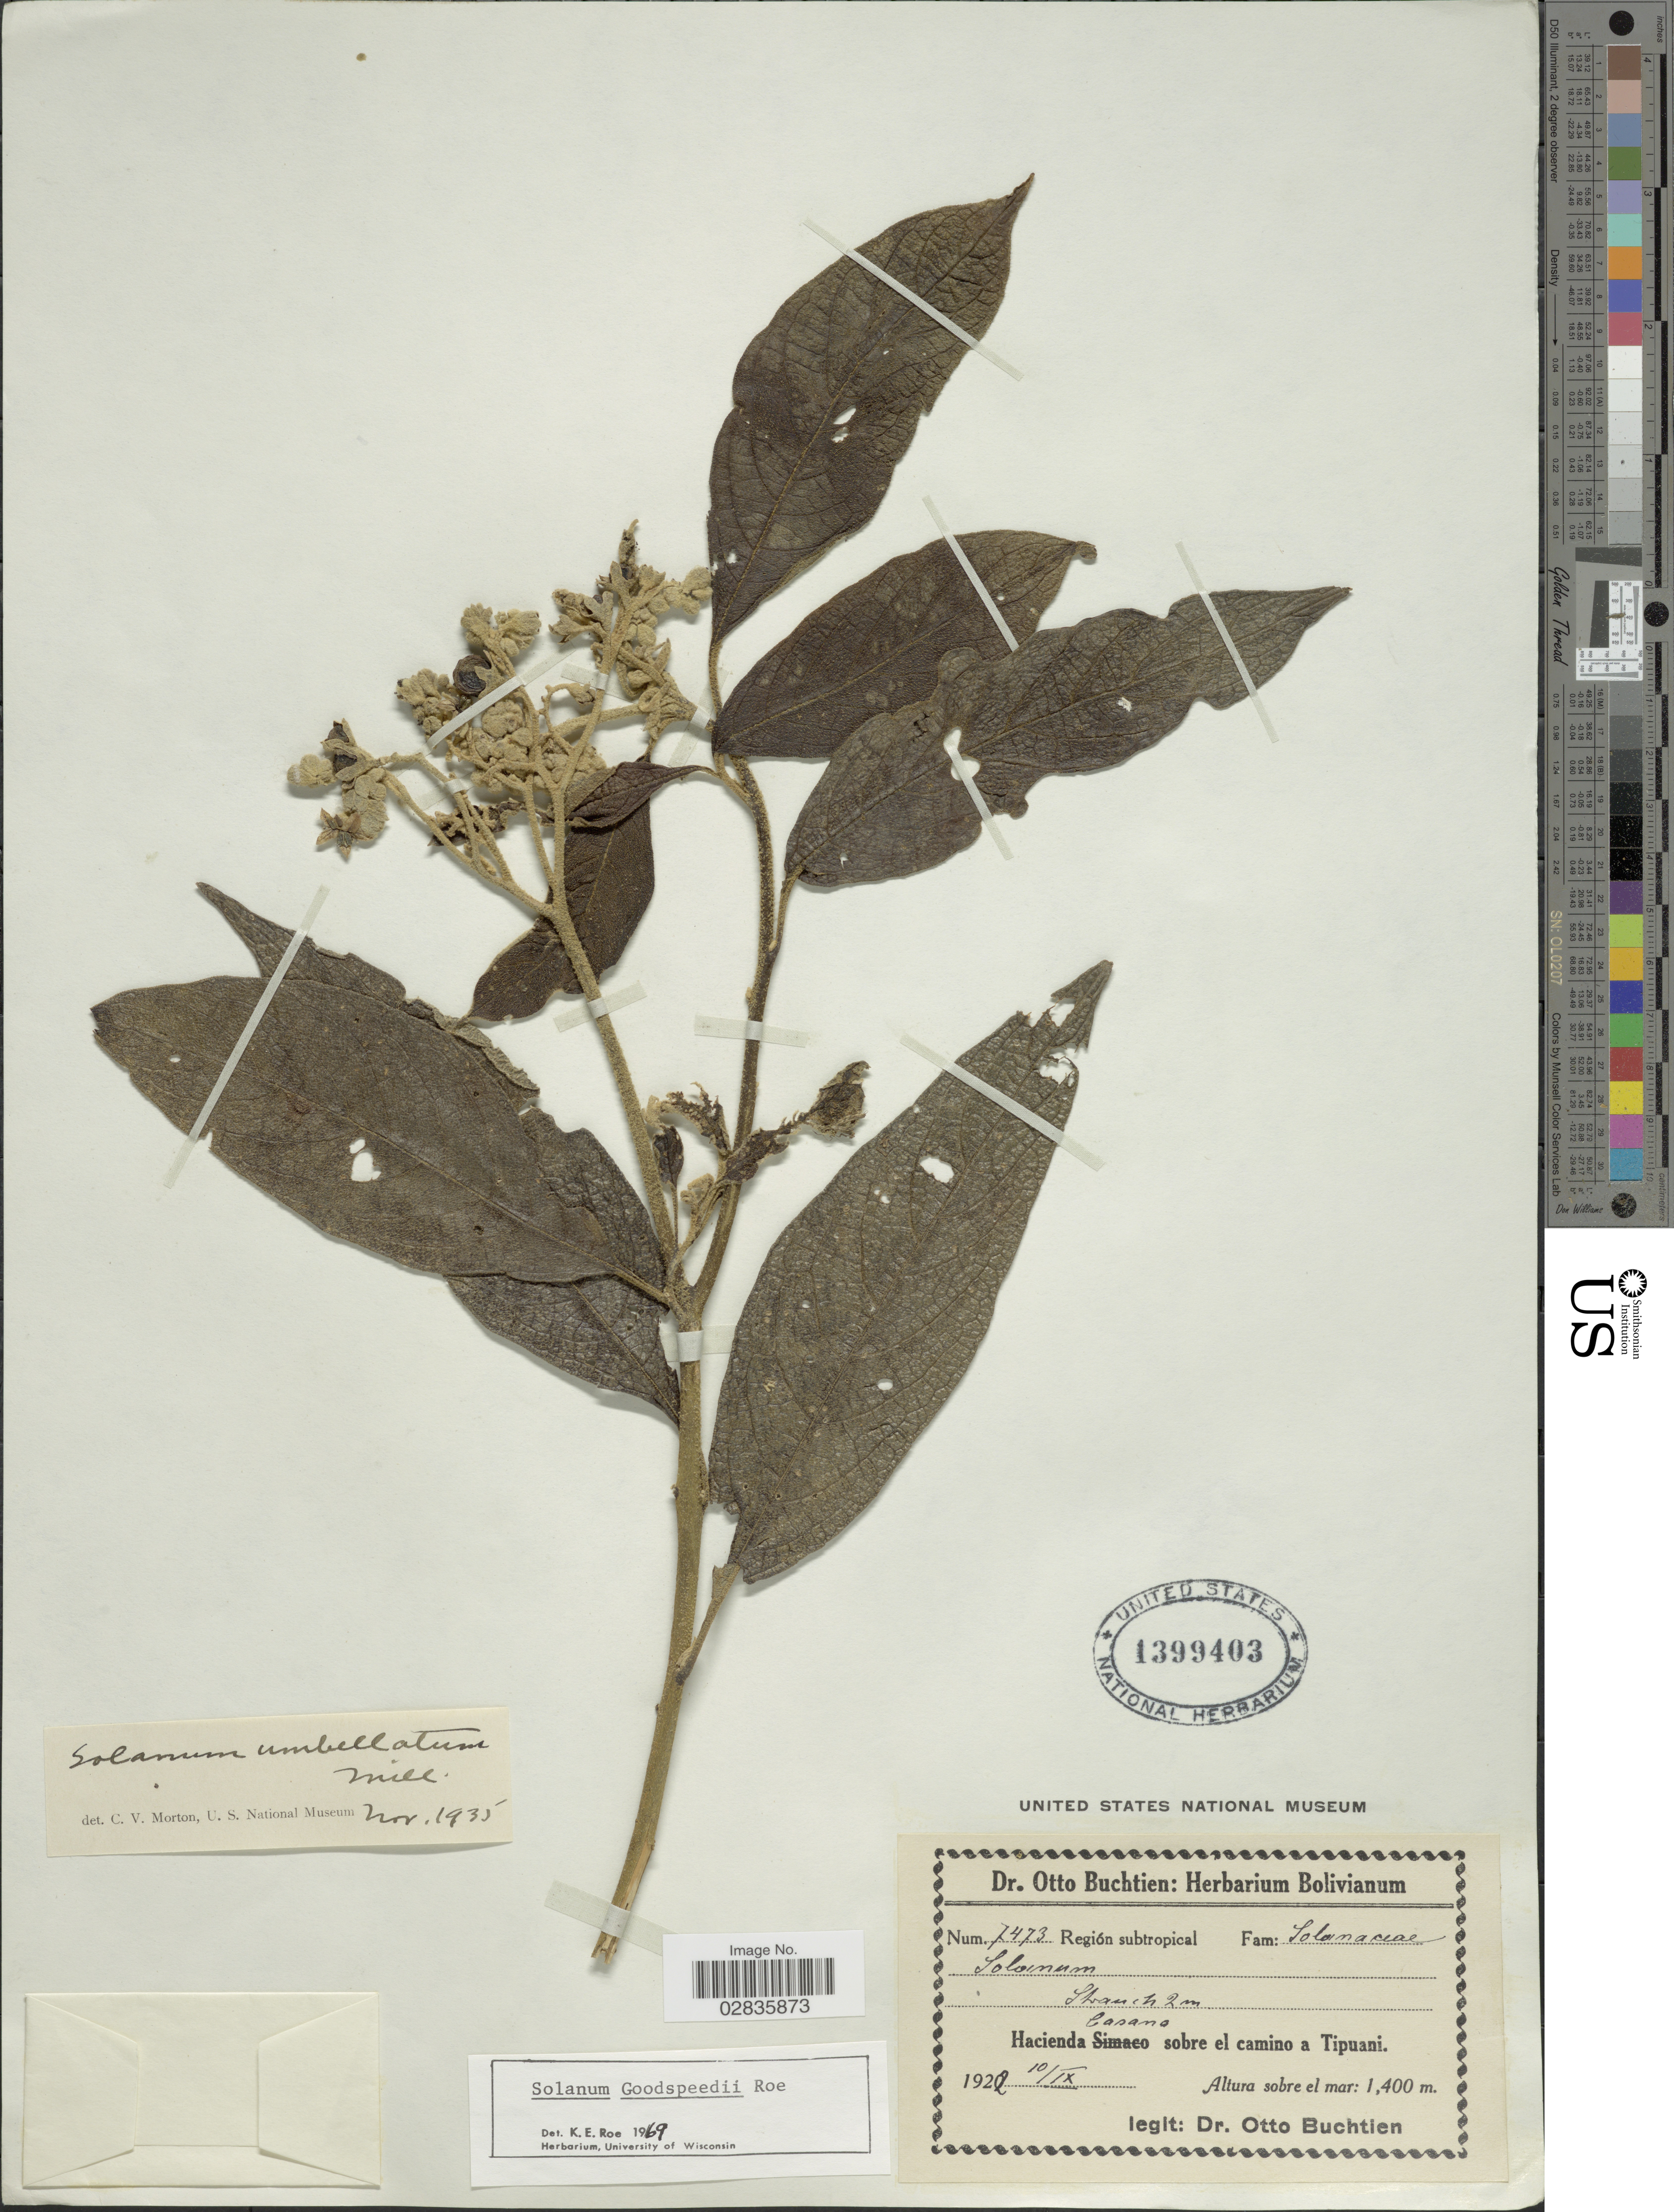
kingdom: Plantae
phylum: Tracheophyta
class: Magnoliopsida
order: Solanales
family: Solanaceae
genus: Solanum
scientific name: Solanum goodspeedii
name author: K.E. Roe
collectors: O. Buchtien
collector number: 7473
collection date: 1922-09-10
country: Bolivia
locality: Hacienda Casana sobre el camino a Tipuani.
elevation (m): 1400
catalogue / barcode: US 1399403